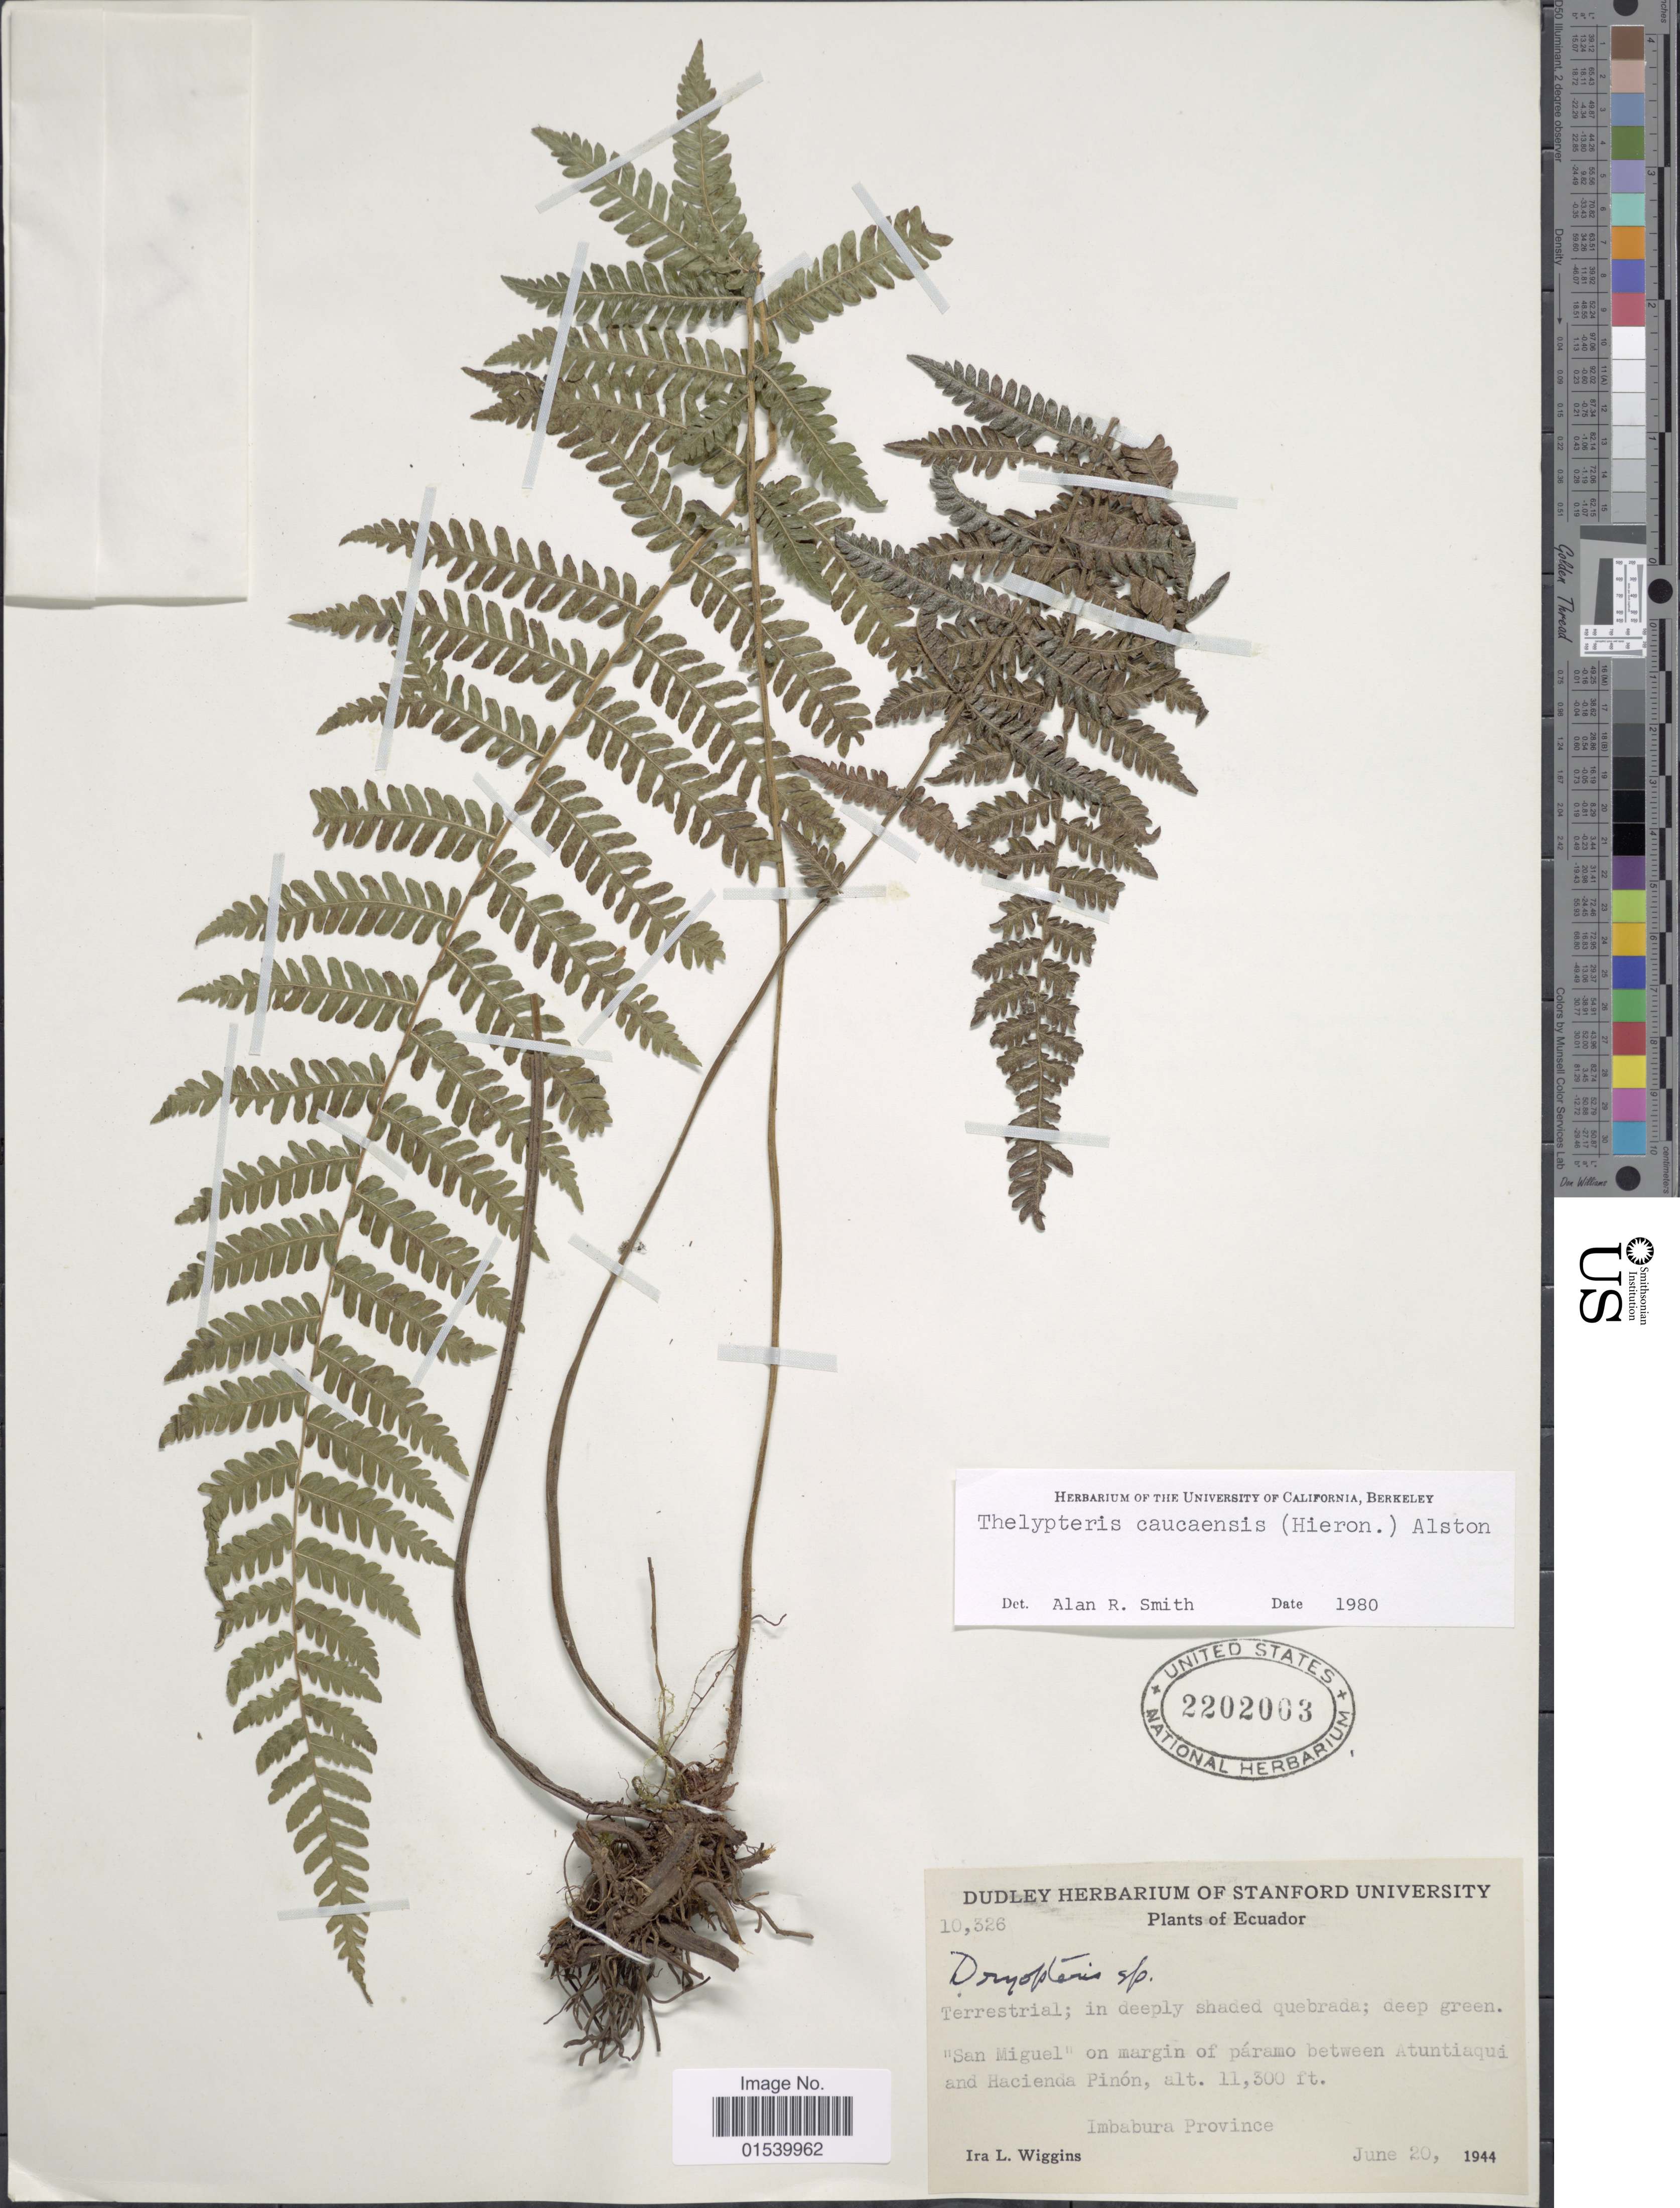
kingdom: Plantae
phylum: Tracheophyta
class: Polypodiopsida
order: Polypodiales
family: Thelypteridaceae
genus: Amauropelta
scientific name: Amauropelta caucaensis (Hieron.) comb. nov., ined. 2015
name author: (Hieron.)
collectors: I. L. Wiggins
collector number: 10326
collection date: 1944-06-20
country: Ecuador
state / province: Imbabura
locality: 'San Miguel' on margin of páramo between Atuntiaqui and Hacienda Pinón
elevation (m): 3444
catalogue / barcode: US 2202003